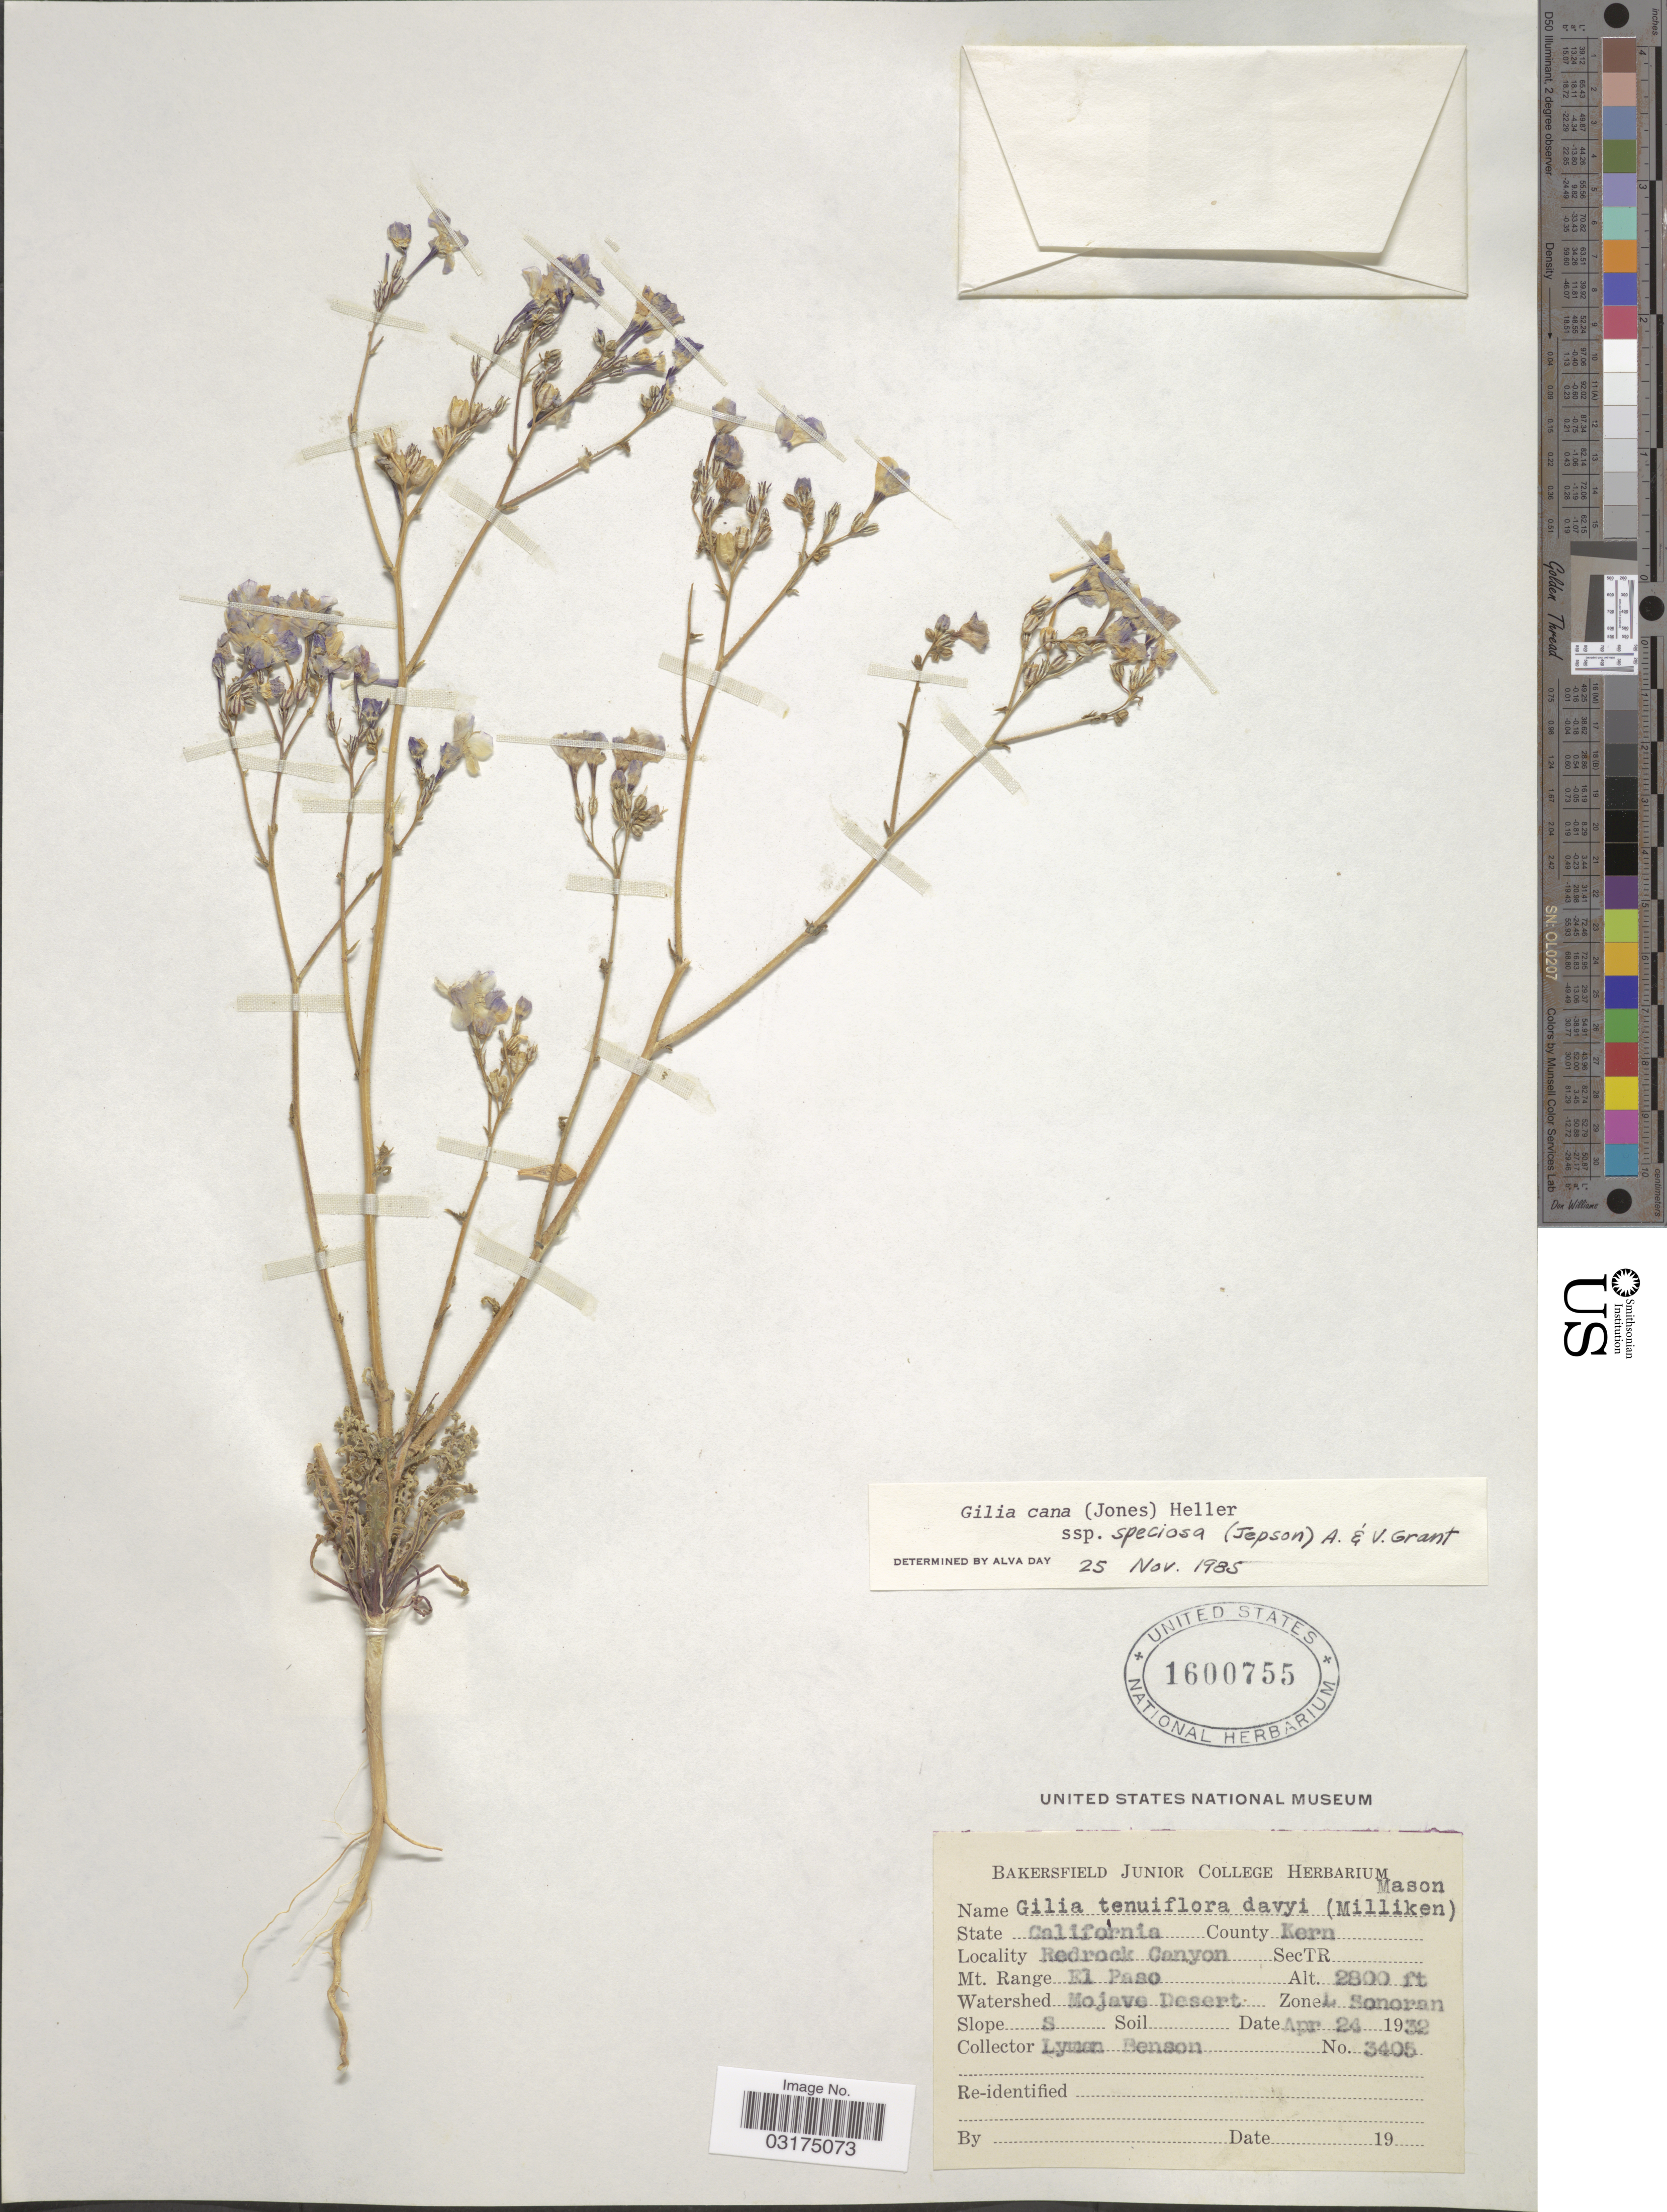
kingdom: Plantae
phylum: Tracheophyta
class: Magnoliopsida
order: Ericales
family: Polemoniaceae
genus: Gilia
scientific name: Gilia cana subsp. speciosa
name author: (Jeps.) A.D. Grant & V.E. Grant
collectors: L. D. Benson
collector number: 3405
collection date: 1932-04-24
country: United States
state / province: California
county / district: Kern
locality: County Kern. Redrock Canyon Mt. Range El Paso. Wastershed Mojave Desert. Zone L Sonoran.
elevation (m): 853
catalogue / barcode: US 1600755